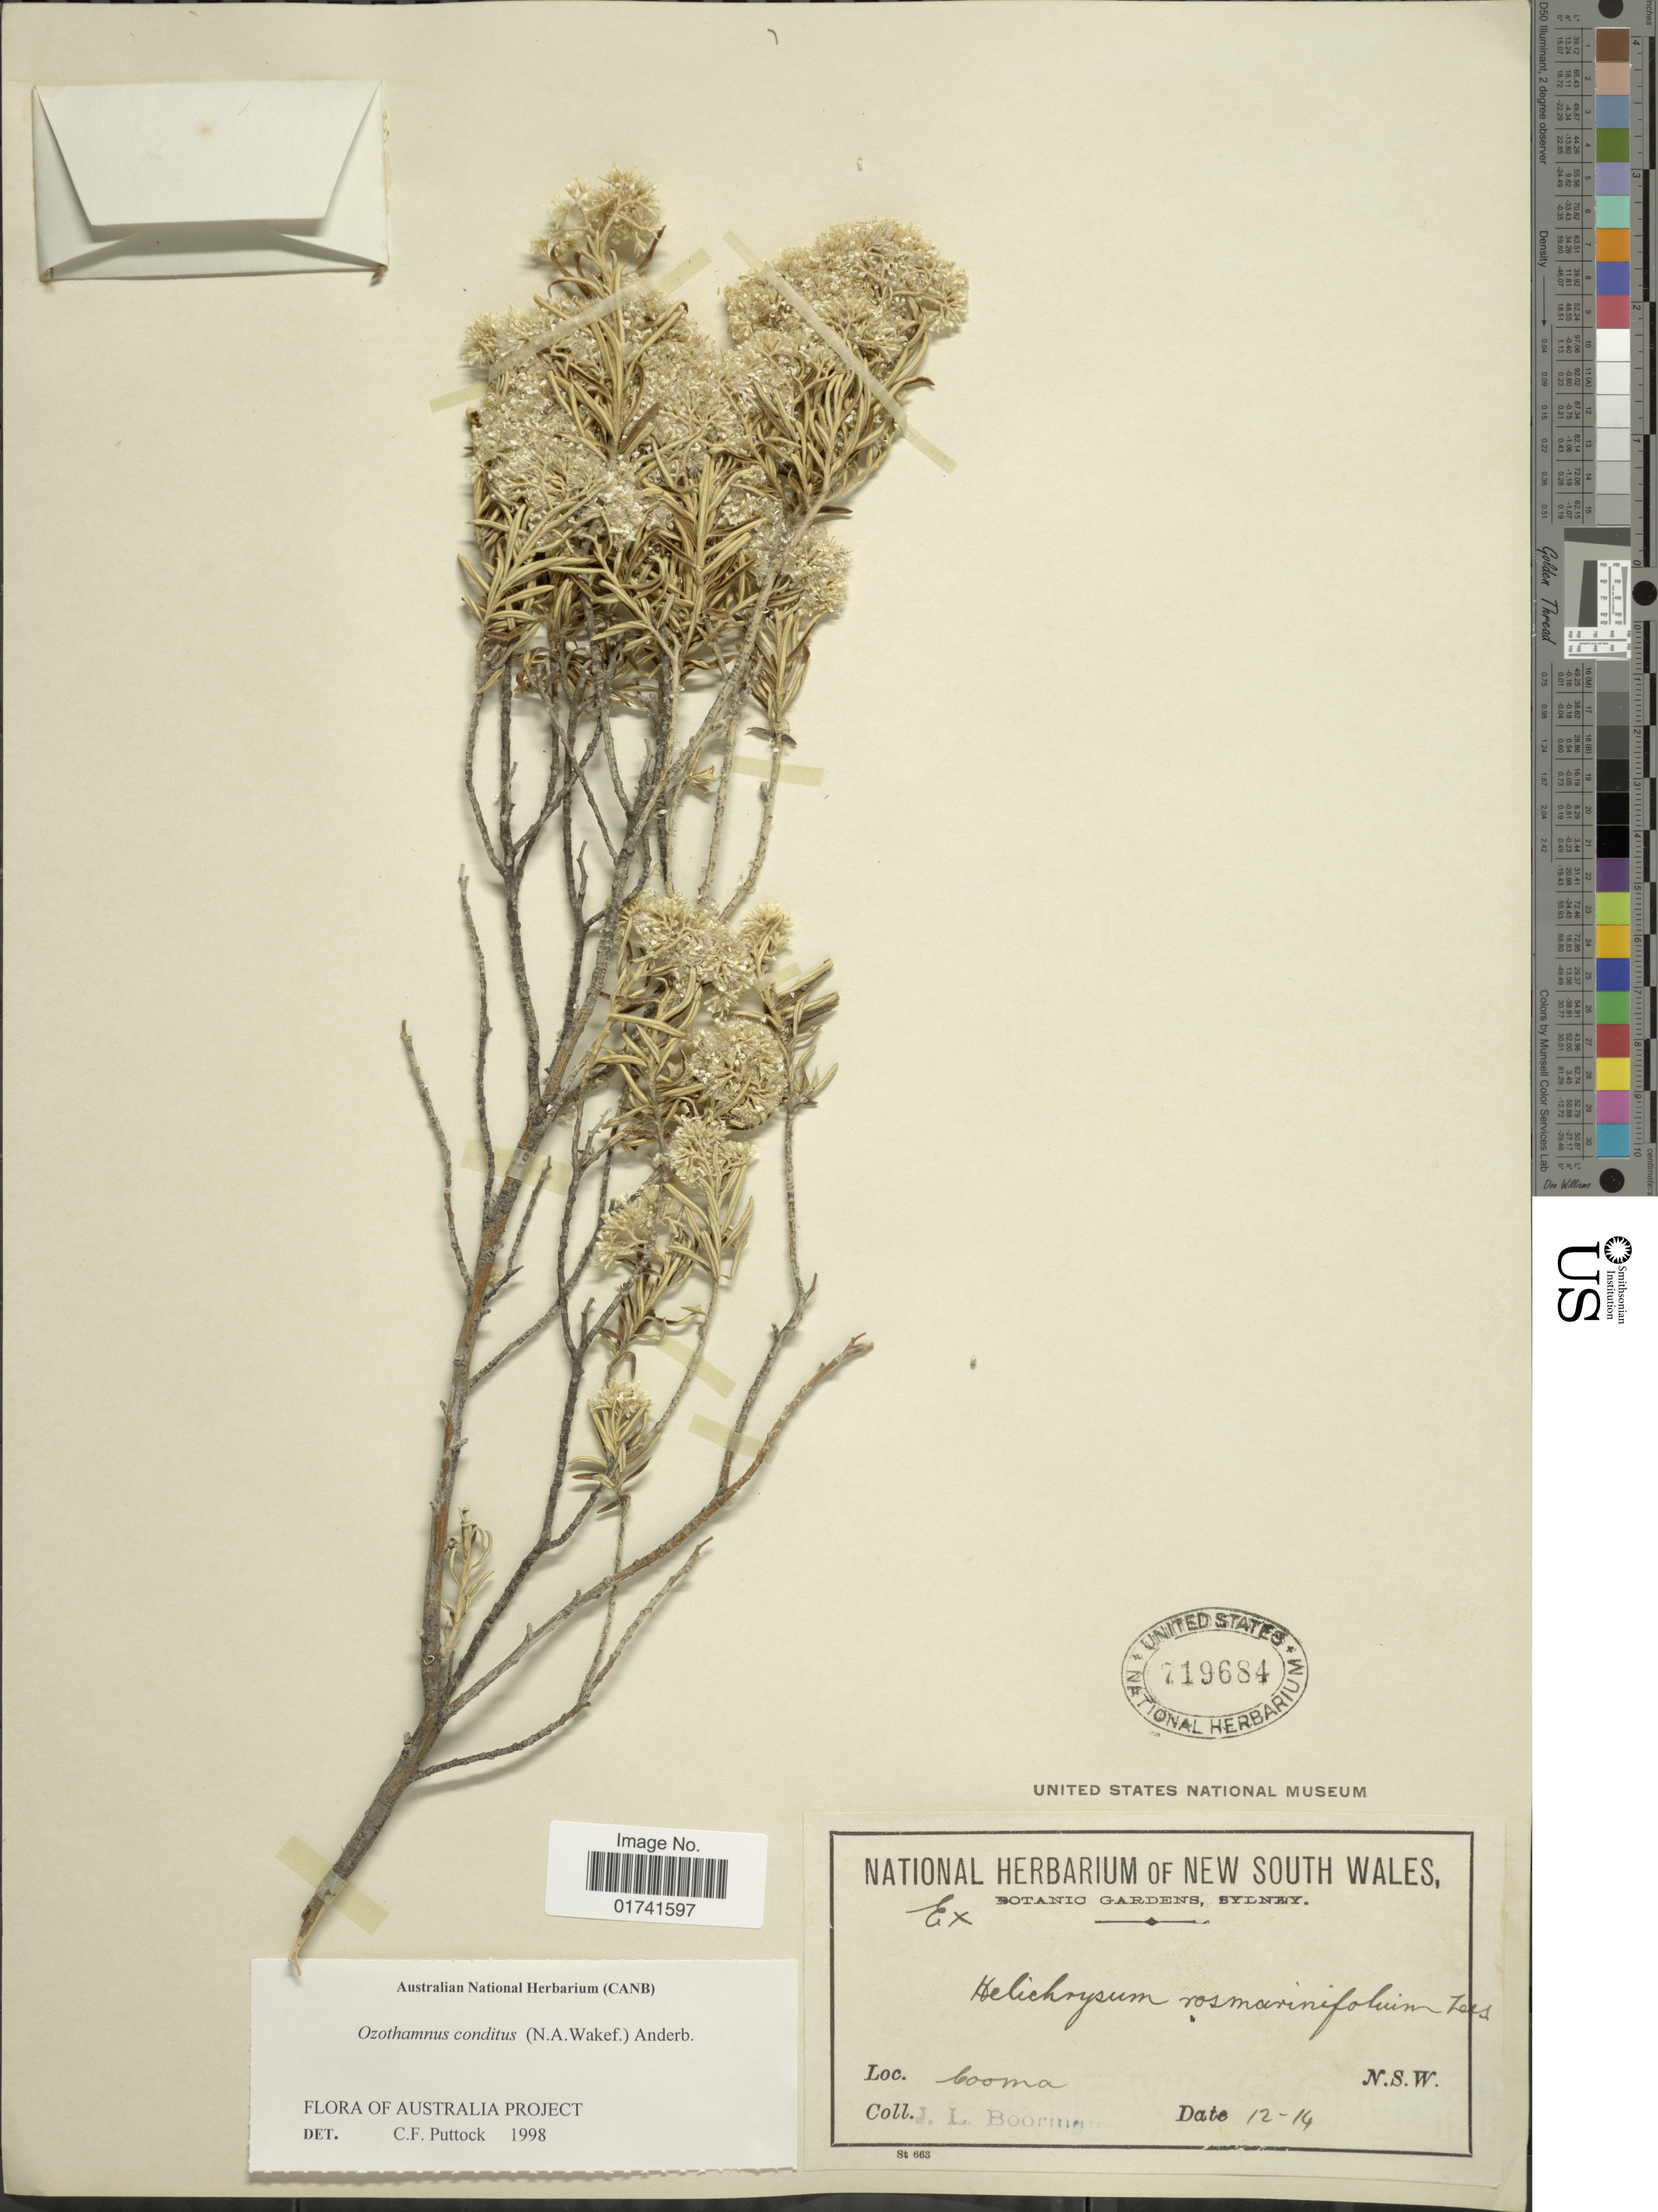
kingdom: Plantae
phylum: Tracheophyta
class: Magnoliopsida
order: Asterales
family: Asteraceae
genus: Ozothamnus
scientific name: Ozothamnus conditus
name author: (N.A. Wakef.) Anderb.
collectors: J. Boorman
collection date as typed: Transcribed d/m/y: /12/14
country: Australia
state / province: New South Wales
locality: Cooma.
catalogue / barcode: US 719684